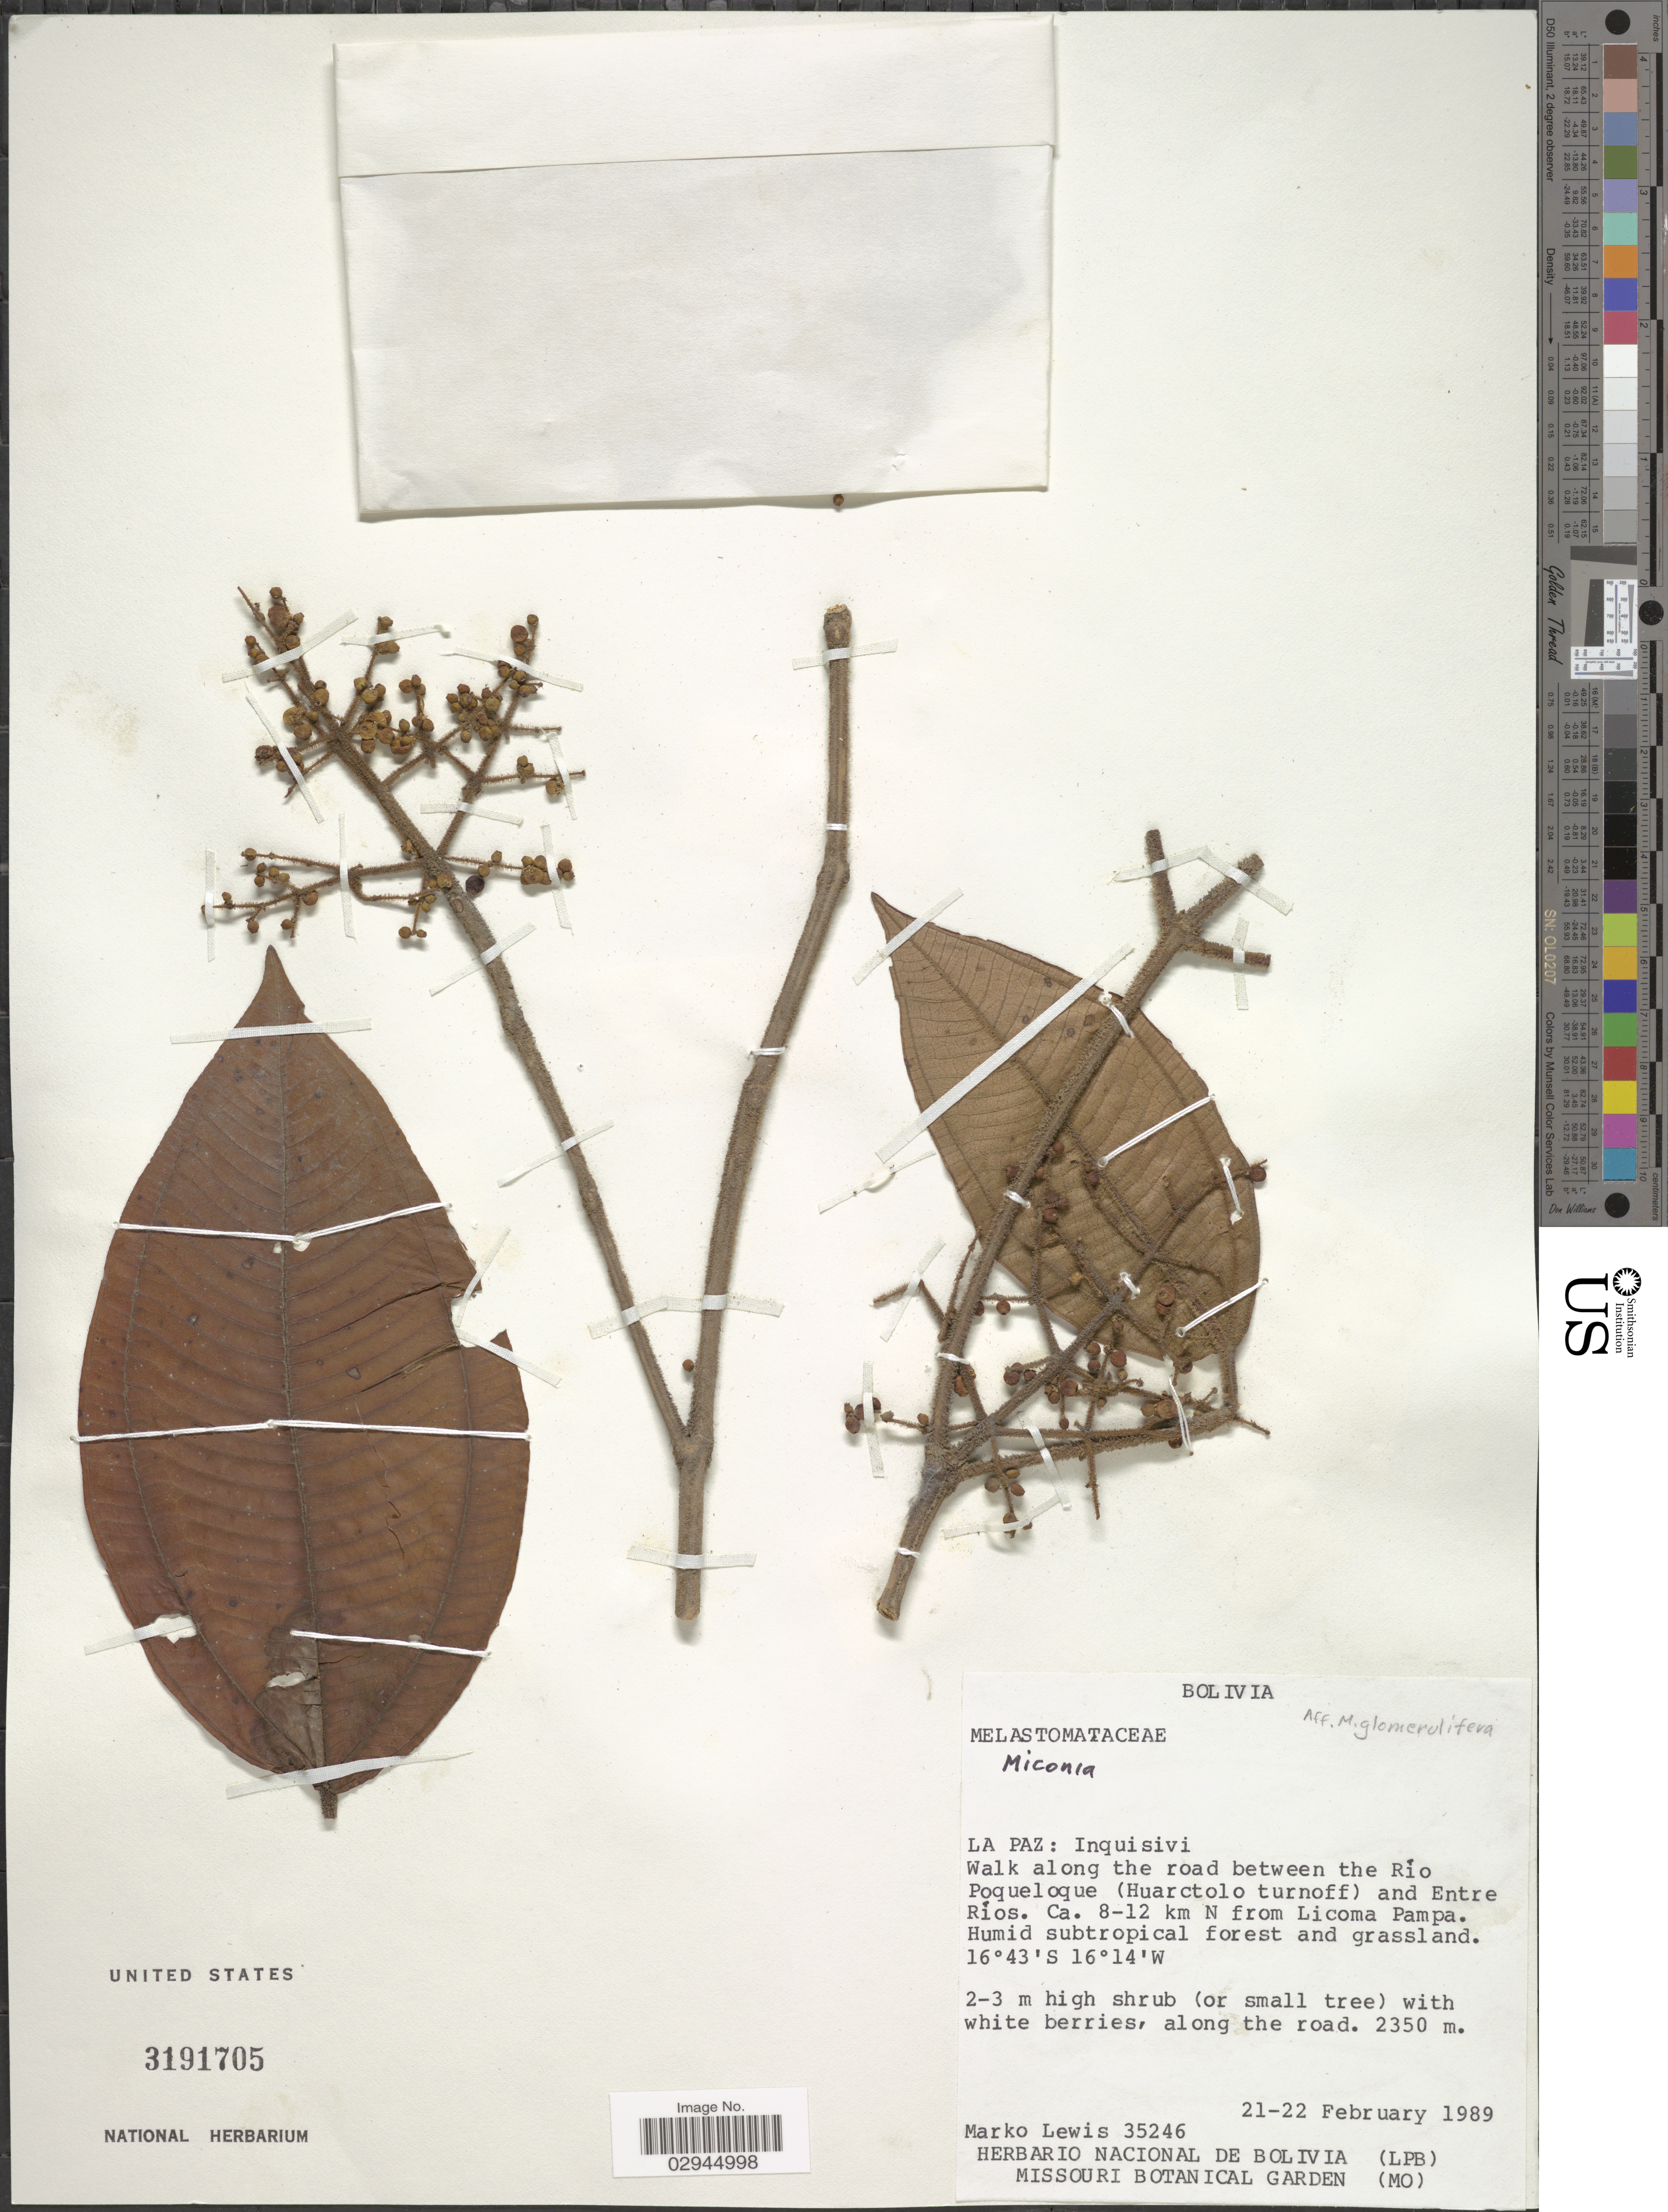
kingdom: Plantae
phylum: Tracheophyta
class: Magnoliopsida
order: Myrtales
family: Melastomataceae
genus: Miconia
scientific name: Miconia sp.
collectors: M. A. Lewis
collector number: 35246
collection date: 1989-02-21/1989-02-22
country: Bolivia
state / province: La Paz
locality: Inquisivi. Walk along the road between the Río Poqueloque (Huarctolo turnoff) and Entre Ríos. Ca 8-12 km N from Licoma Pampa.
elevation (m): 2350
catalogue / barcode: US 3191705